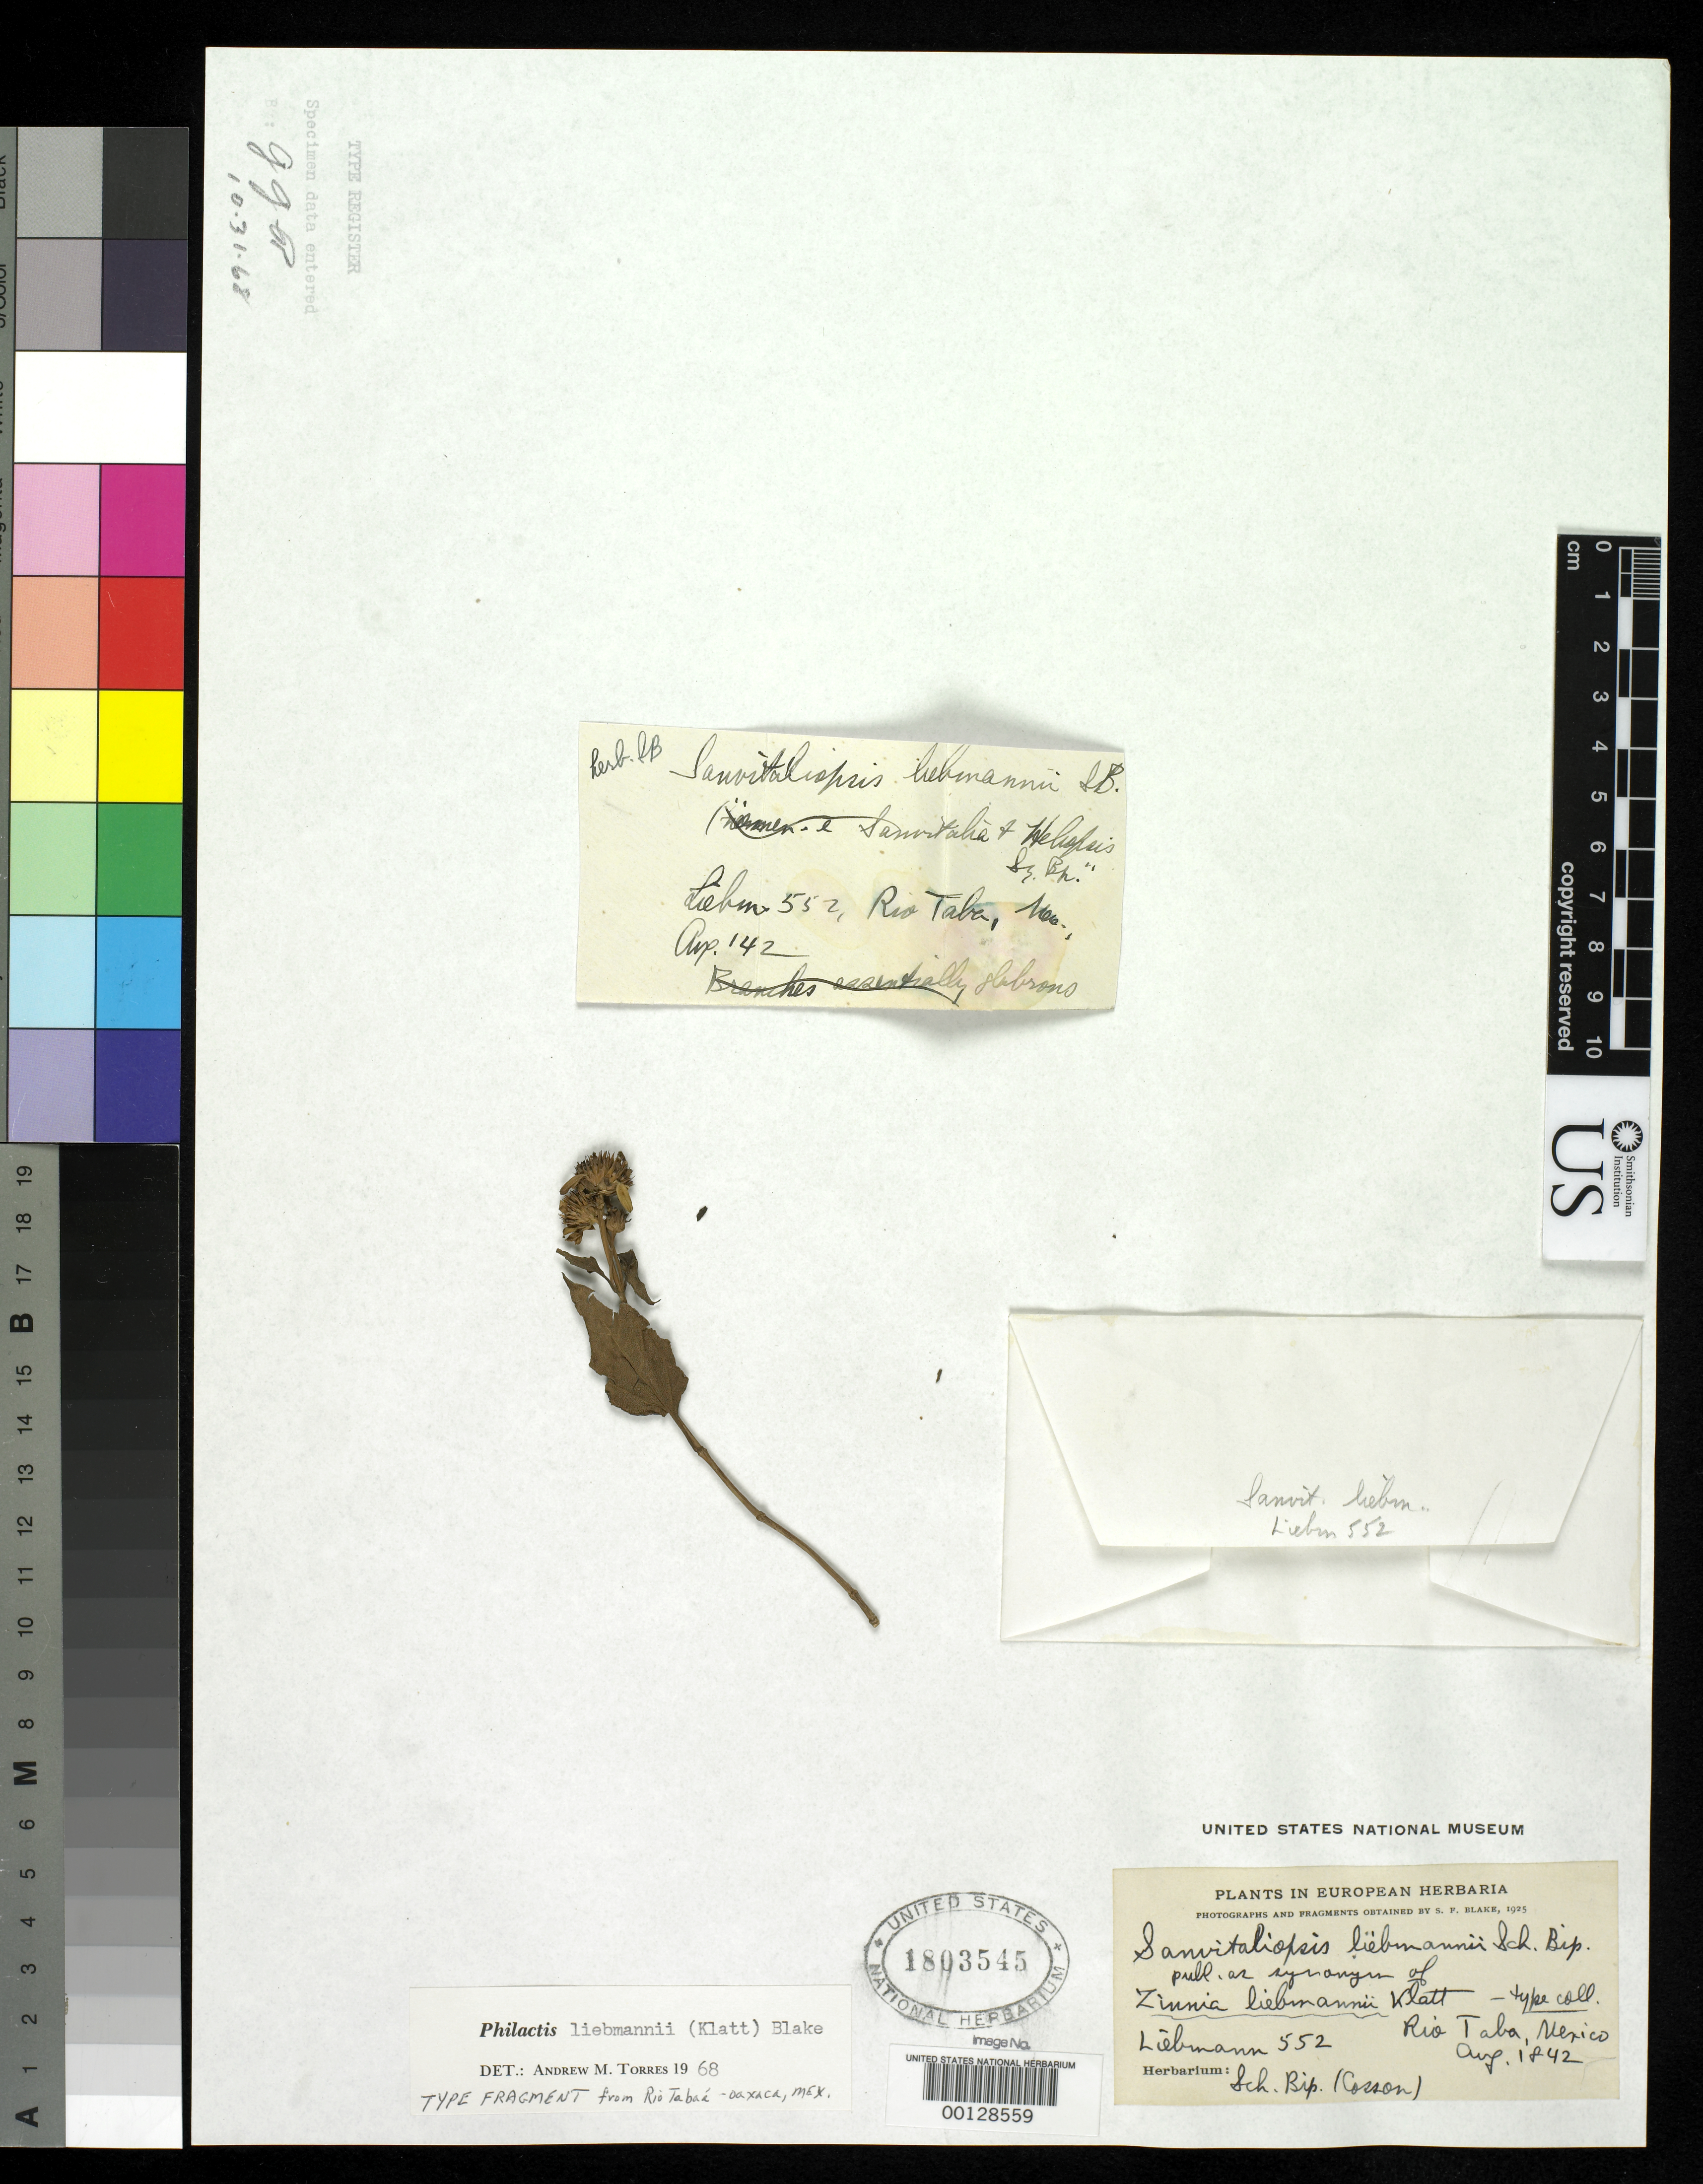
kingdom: Plantae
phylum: Tracheophyta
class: Magnoliopsida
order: Asterales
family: Asteraceae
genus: Zinnia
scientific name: Zinnia liebmannii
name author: Klatt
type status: Type Fragment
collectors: F. M. Liebmann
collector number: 552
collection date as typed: Aug 1842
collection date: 1842-08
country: Mexico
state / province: Oaxaca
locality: Rio Taba.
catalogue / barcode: US 1803545